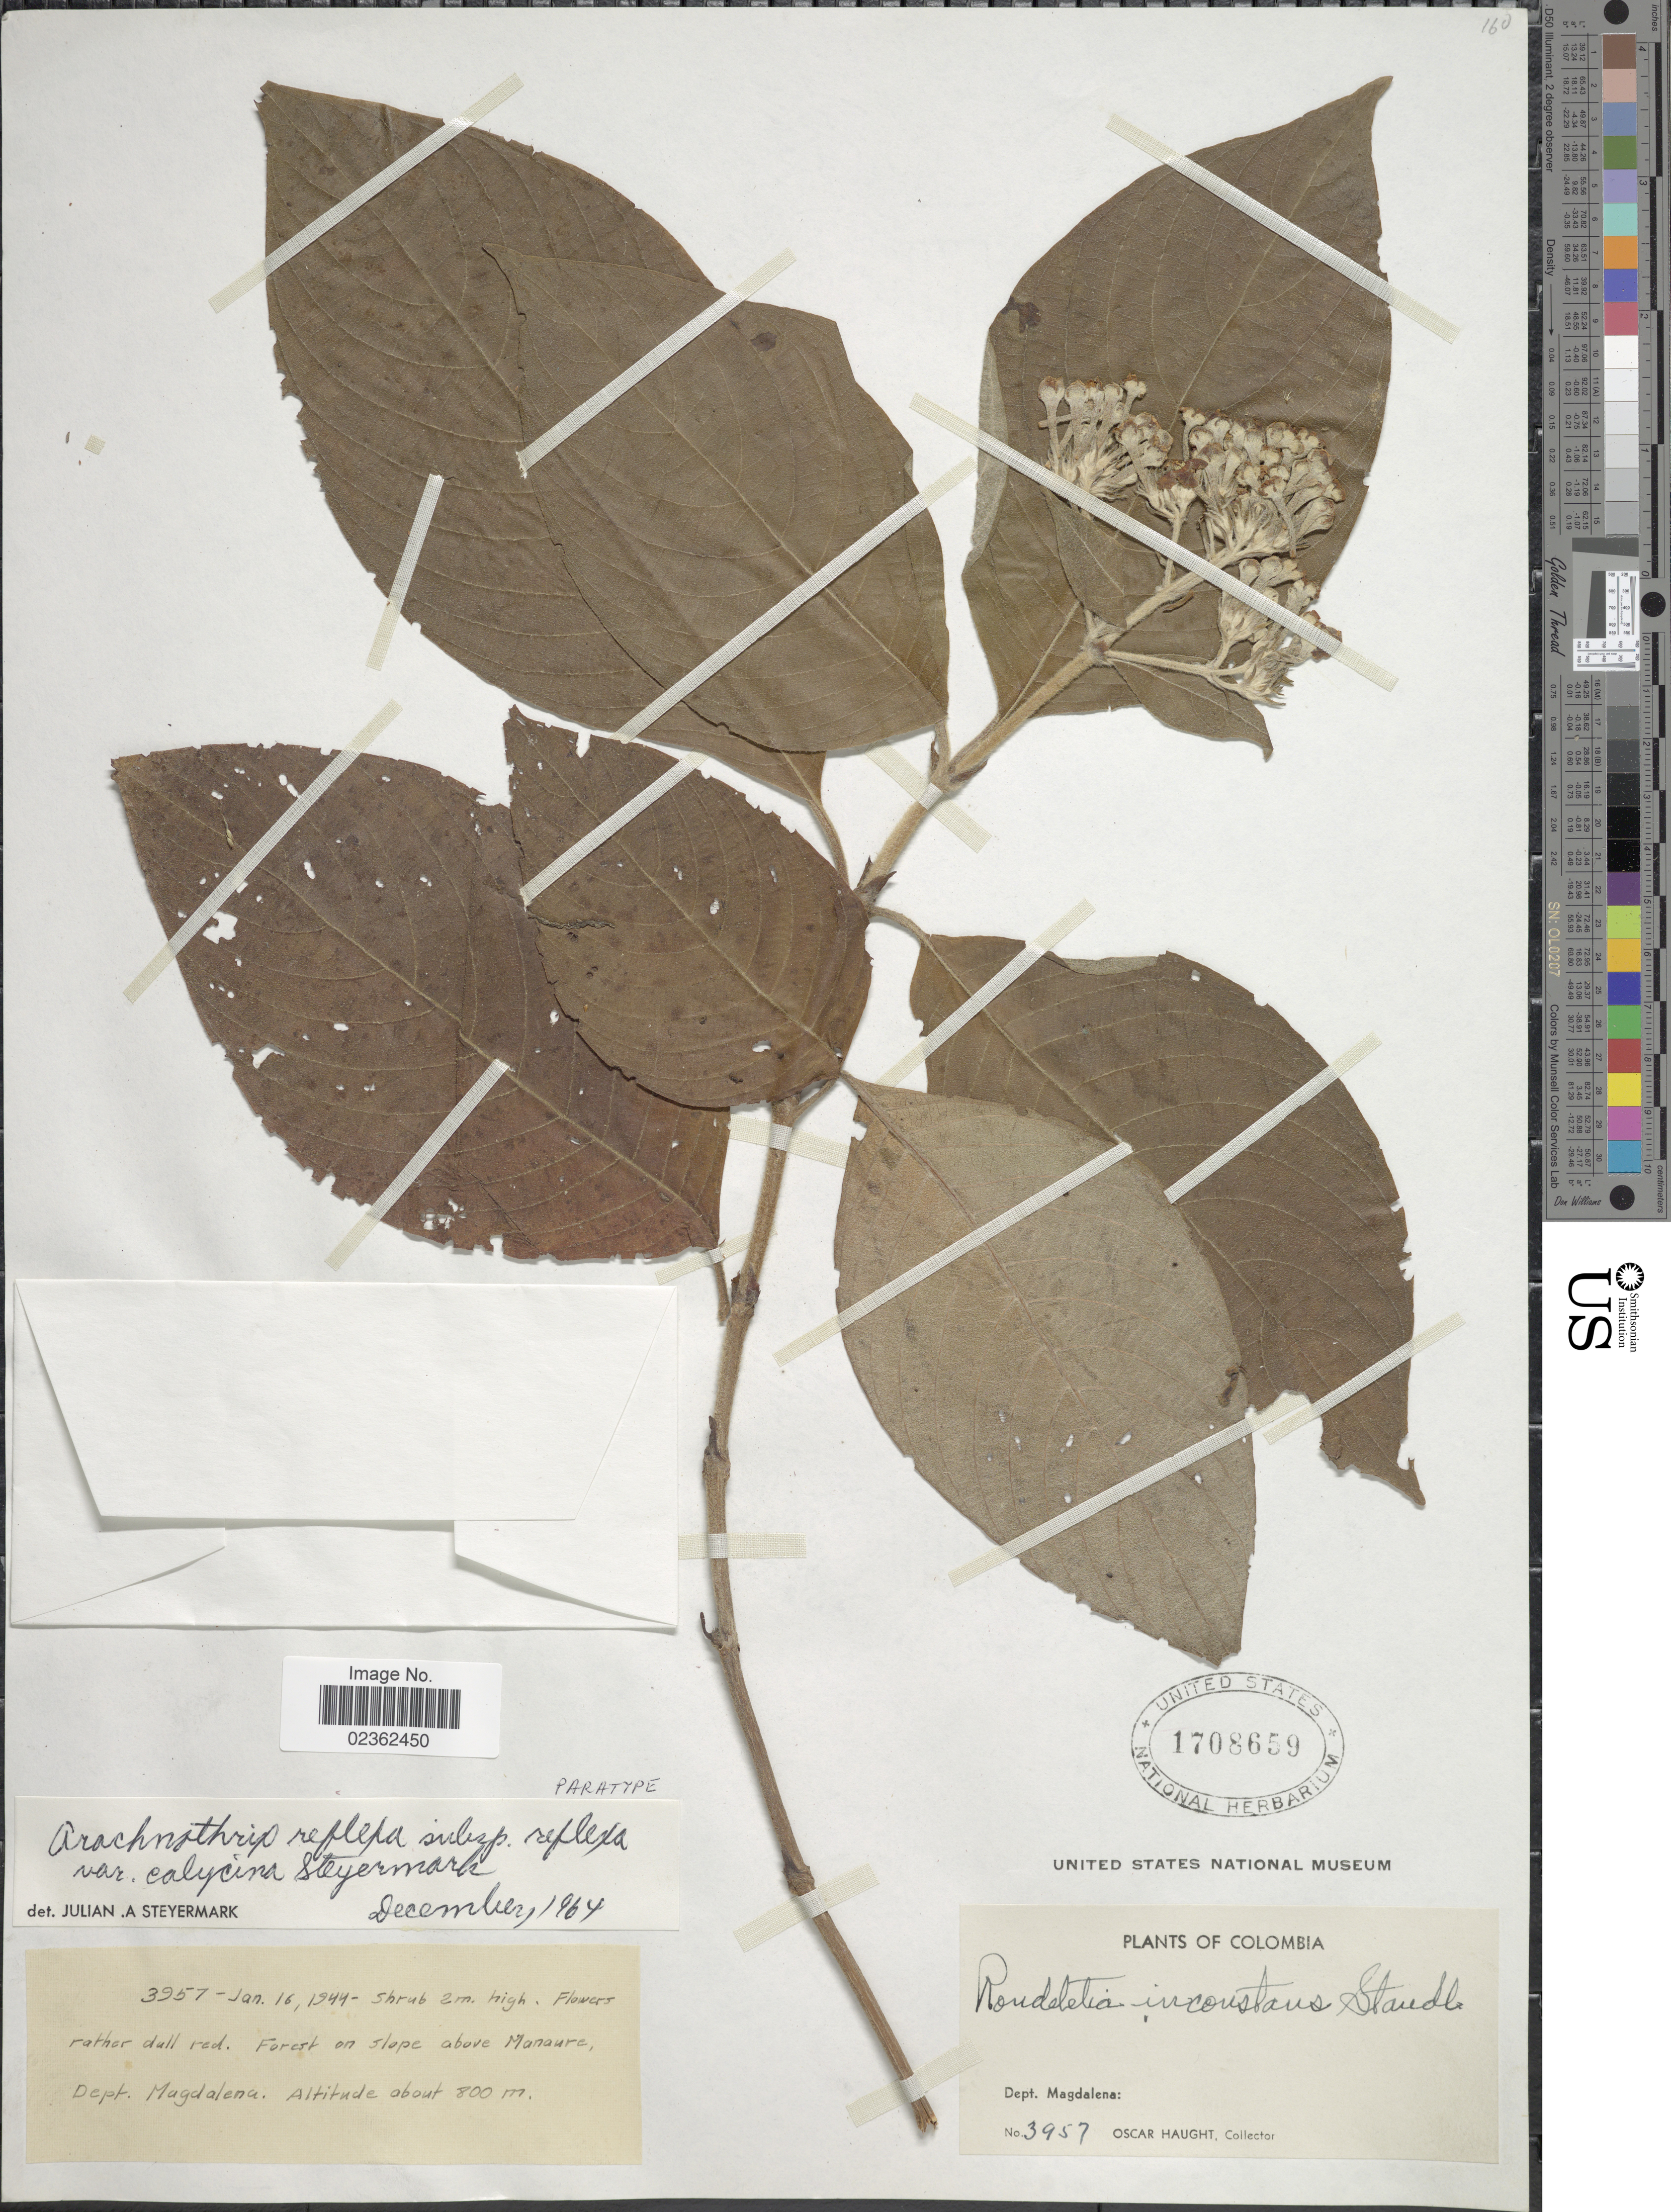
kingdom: Plantae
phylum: Tracheophyta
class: Magnoliopsida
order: Gentianales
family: Rubiaceae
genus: Arachnothryx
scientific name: Arachnothryx reflexa var. calycina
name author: Steyerm.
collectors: O. L. Haught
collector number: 3957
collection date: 1944-01-16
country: Colombia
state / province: Magdalena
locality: Forest on slope above Manaure.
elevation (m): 800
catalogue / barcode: US 1708659